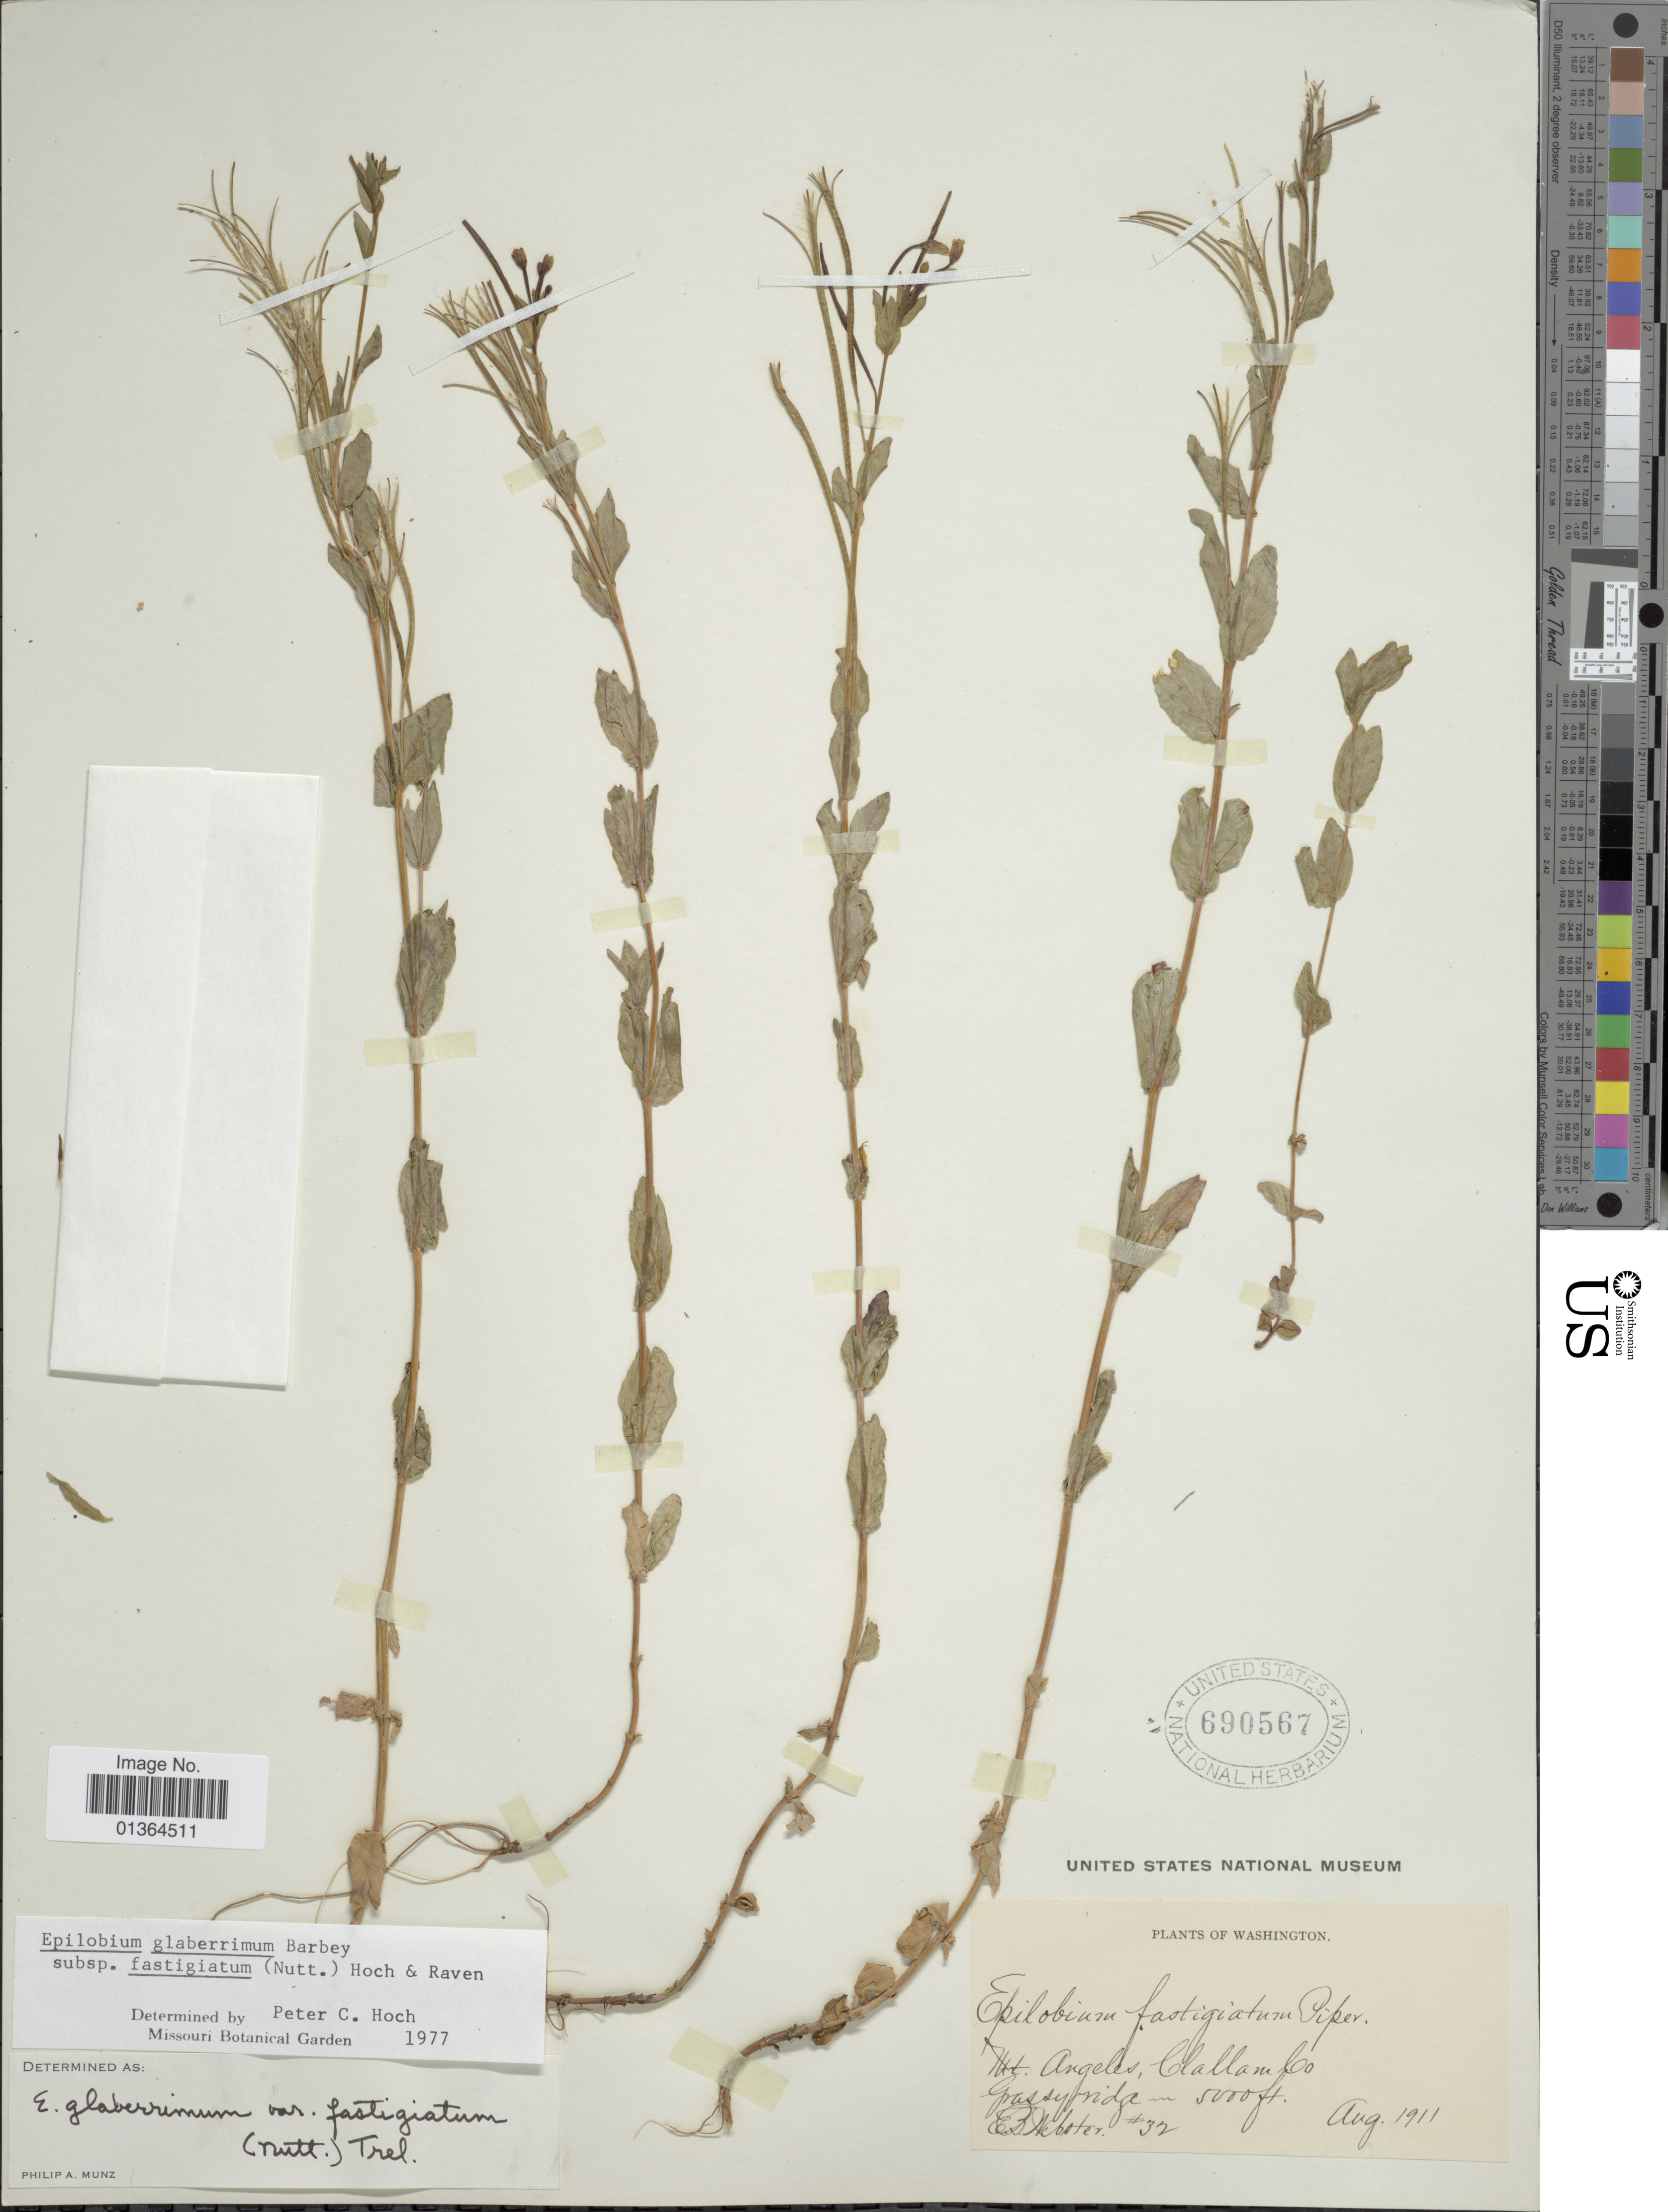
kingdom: Plantae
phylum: Tracheophyta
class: Magnoliopsida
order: Myrtales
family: Onagraceae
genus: Epilobium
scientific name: Epilobium glaberrimum subsp. fastigiatum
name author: (Nutt.) Hoch & P.H. Raven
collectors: E. B. Webster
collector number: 32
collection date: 1911-08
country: United States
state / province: Washington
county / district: Clallam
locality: Mt. Angeles, Clallam Co.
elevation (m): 1524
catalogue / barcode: US 690567